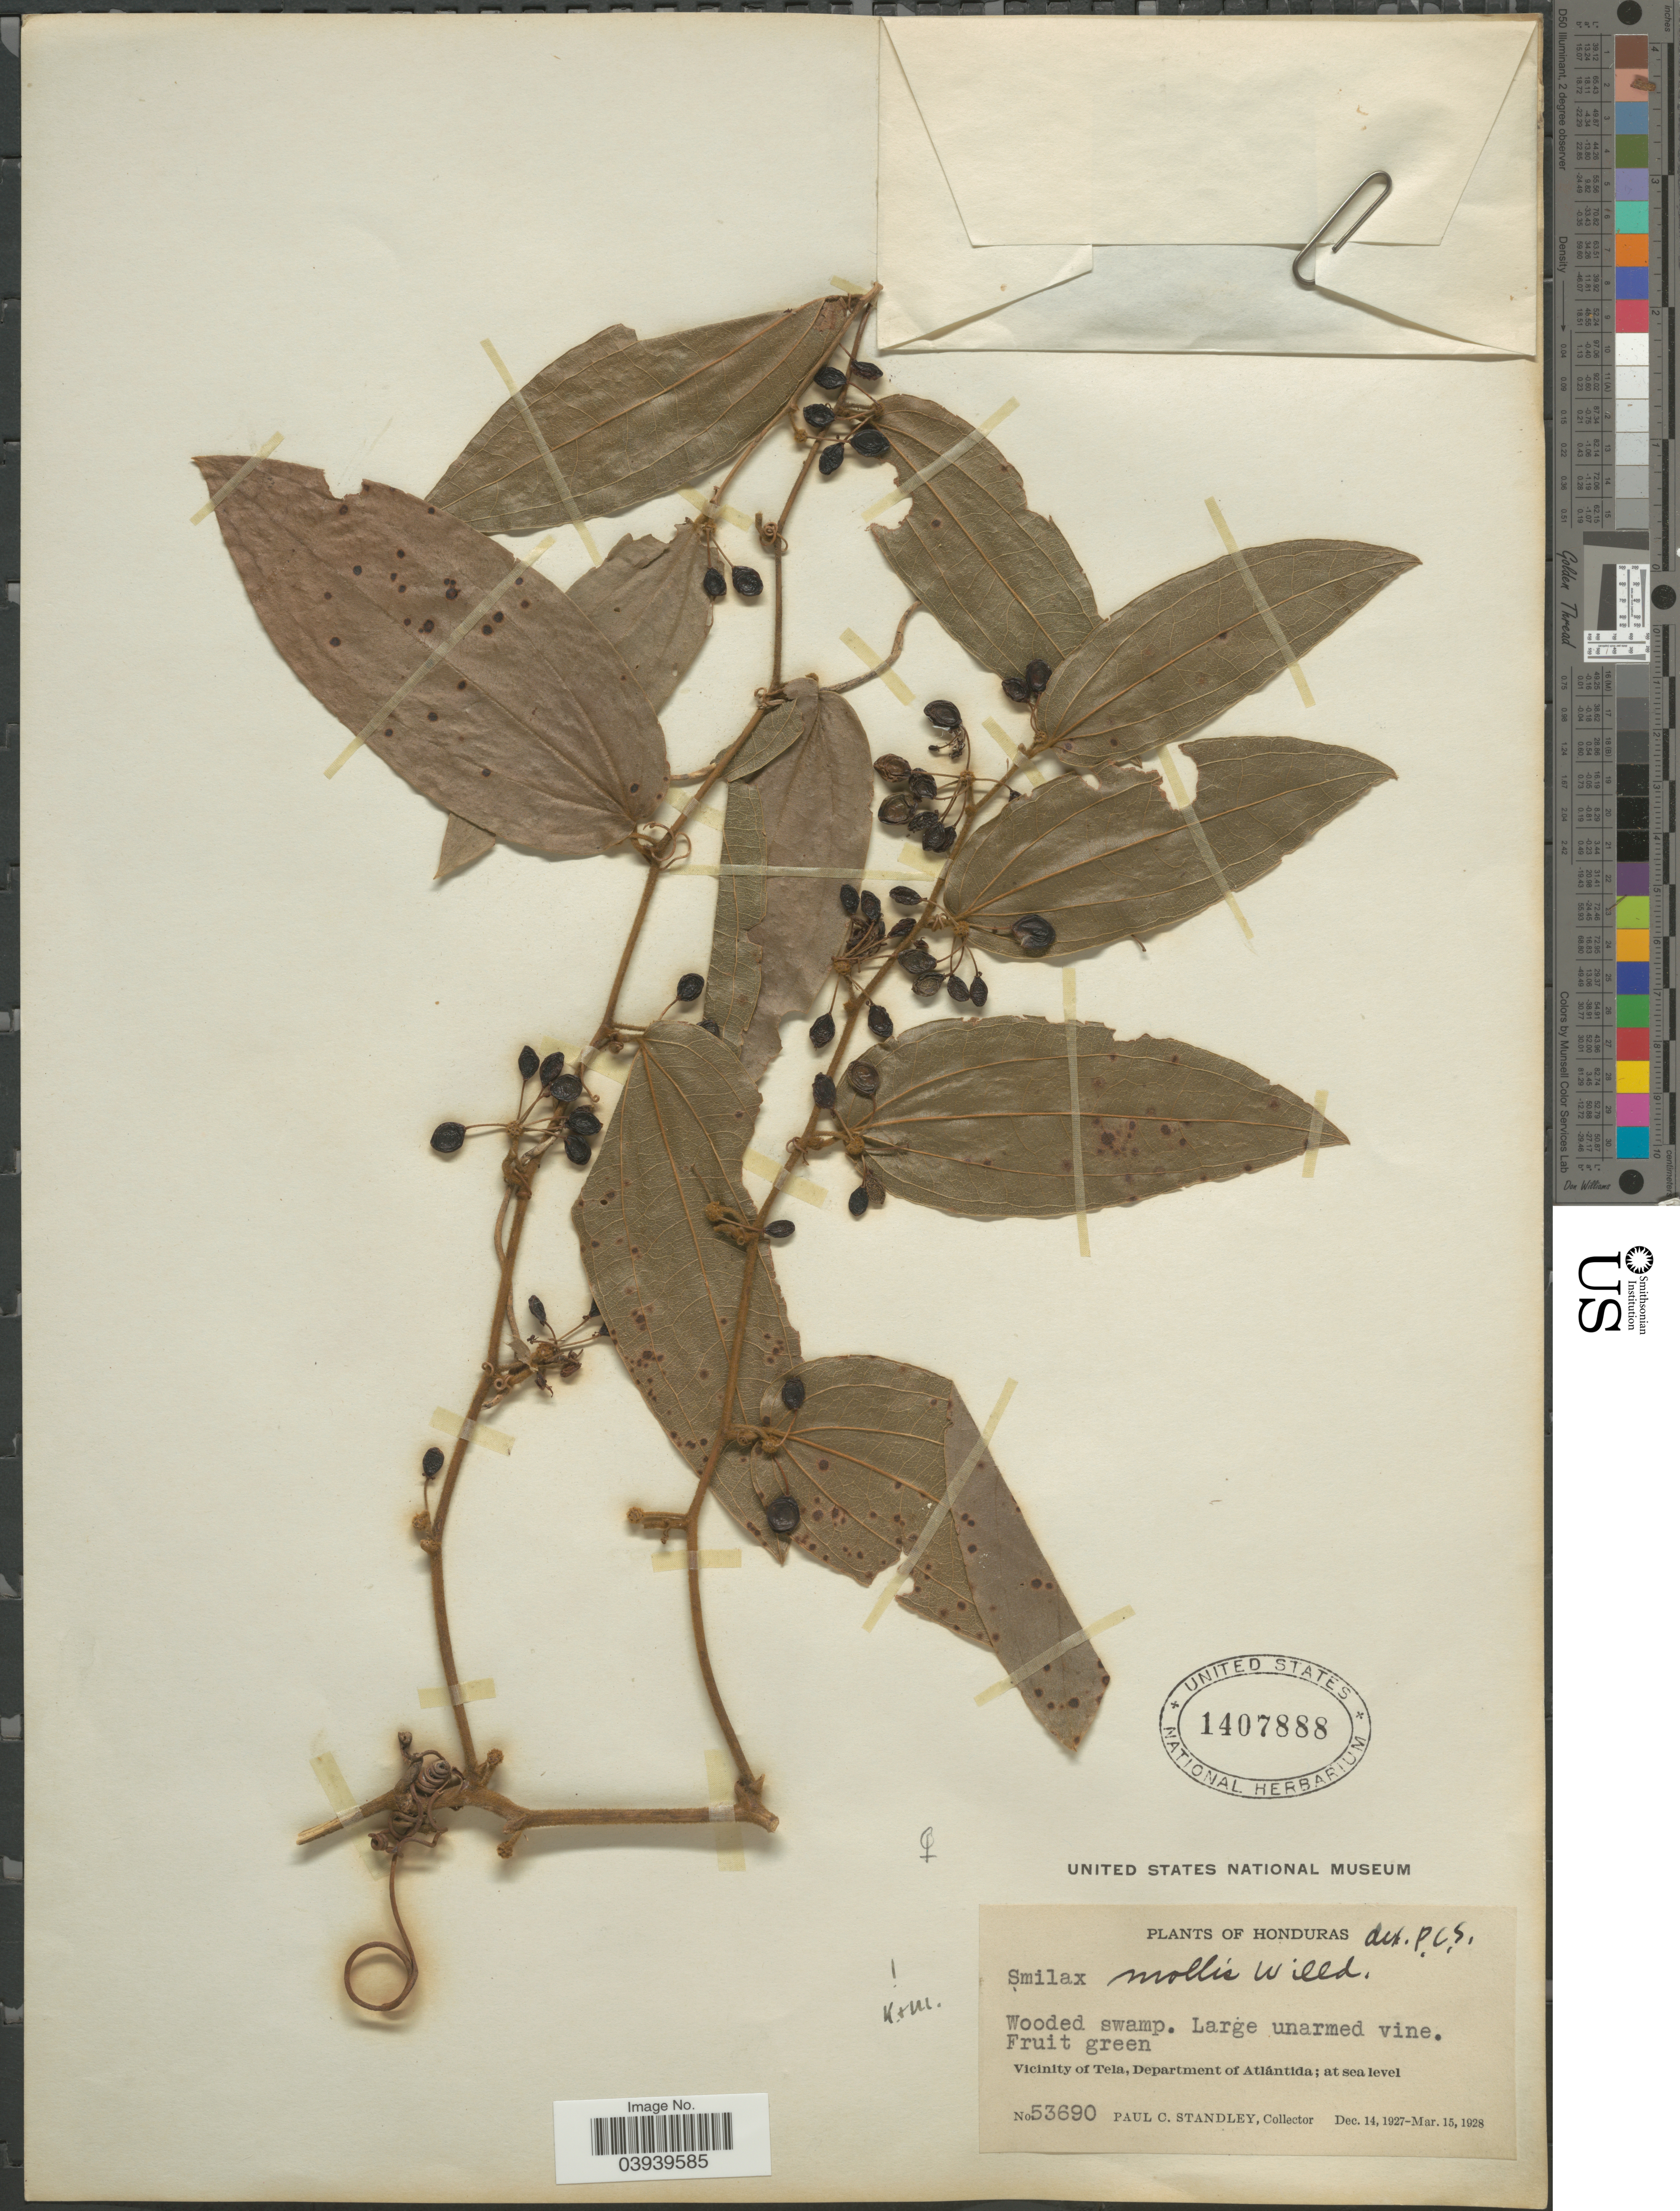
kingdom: Plantae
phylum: Tracheophyta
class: Liliopsida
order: Liliales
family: Smilacaceae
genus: Smilax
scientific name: Smilax mollis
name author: Humb. & Bonpl. ex Willd.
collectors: P. C. Standley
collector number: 53690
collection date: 1927-12-14/1928-03-15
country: Honduras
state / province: Atlantida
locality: Vicinity of Tela, Department of Atlántida.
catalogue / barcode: US 1407888